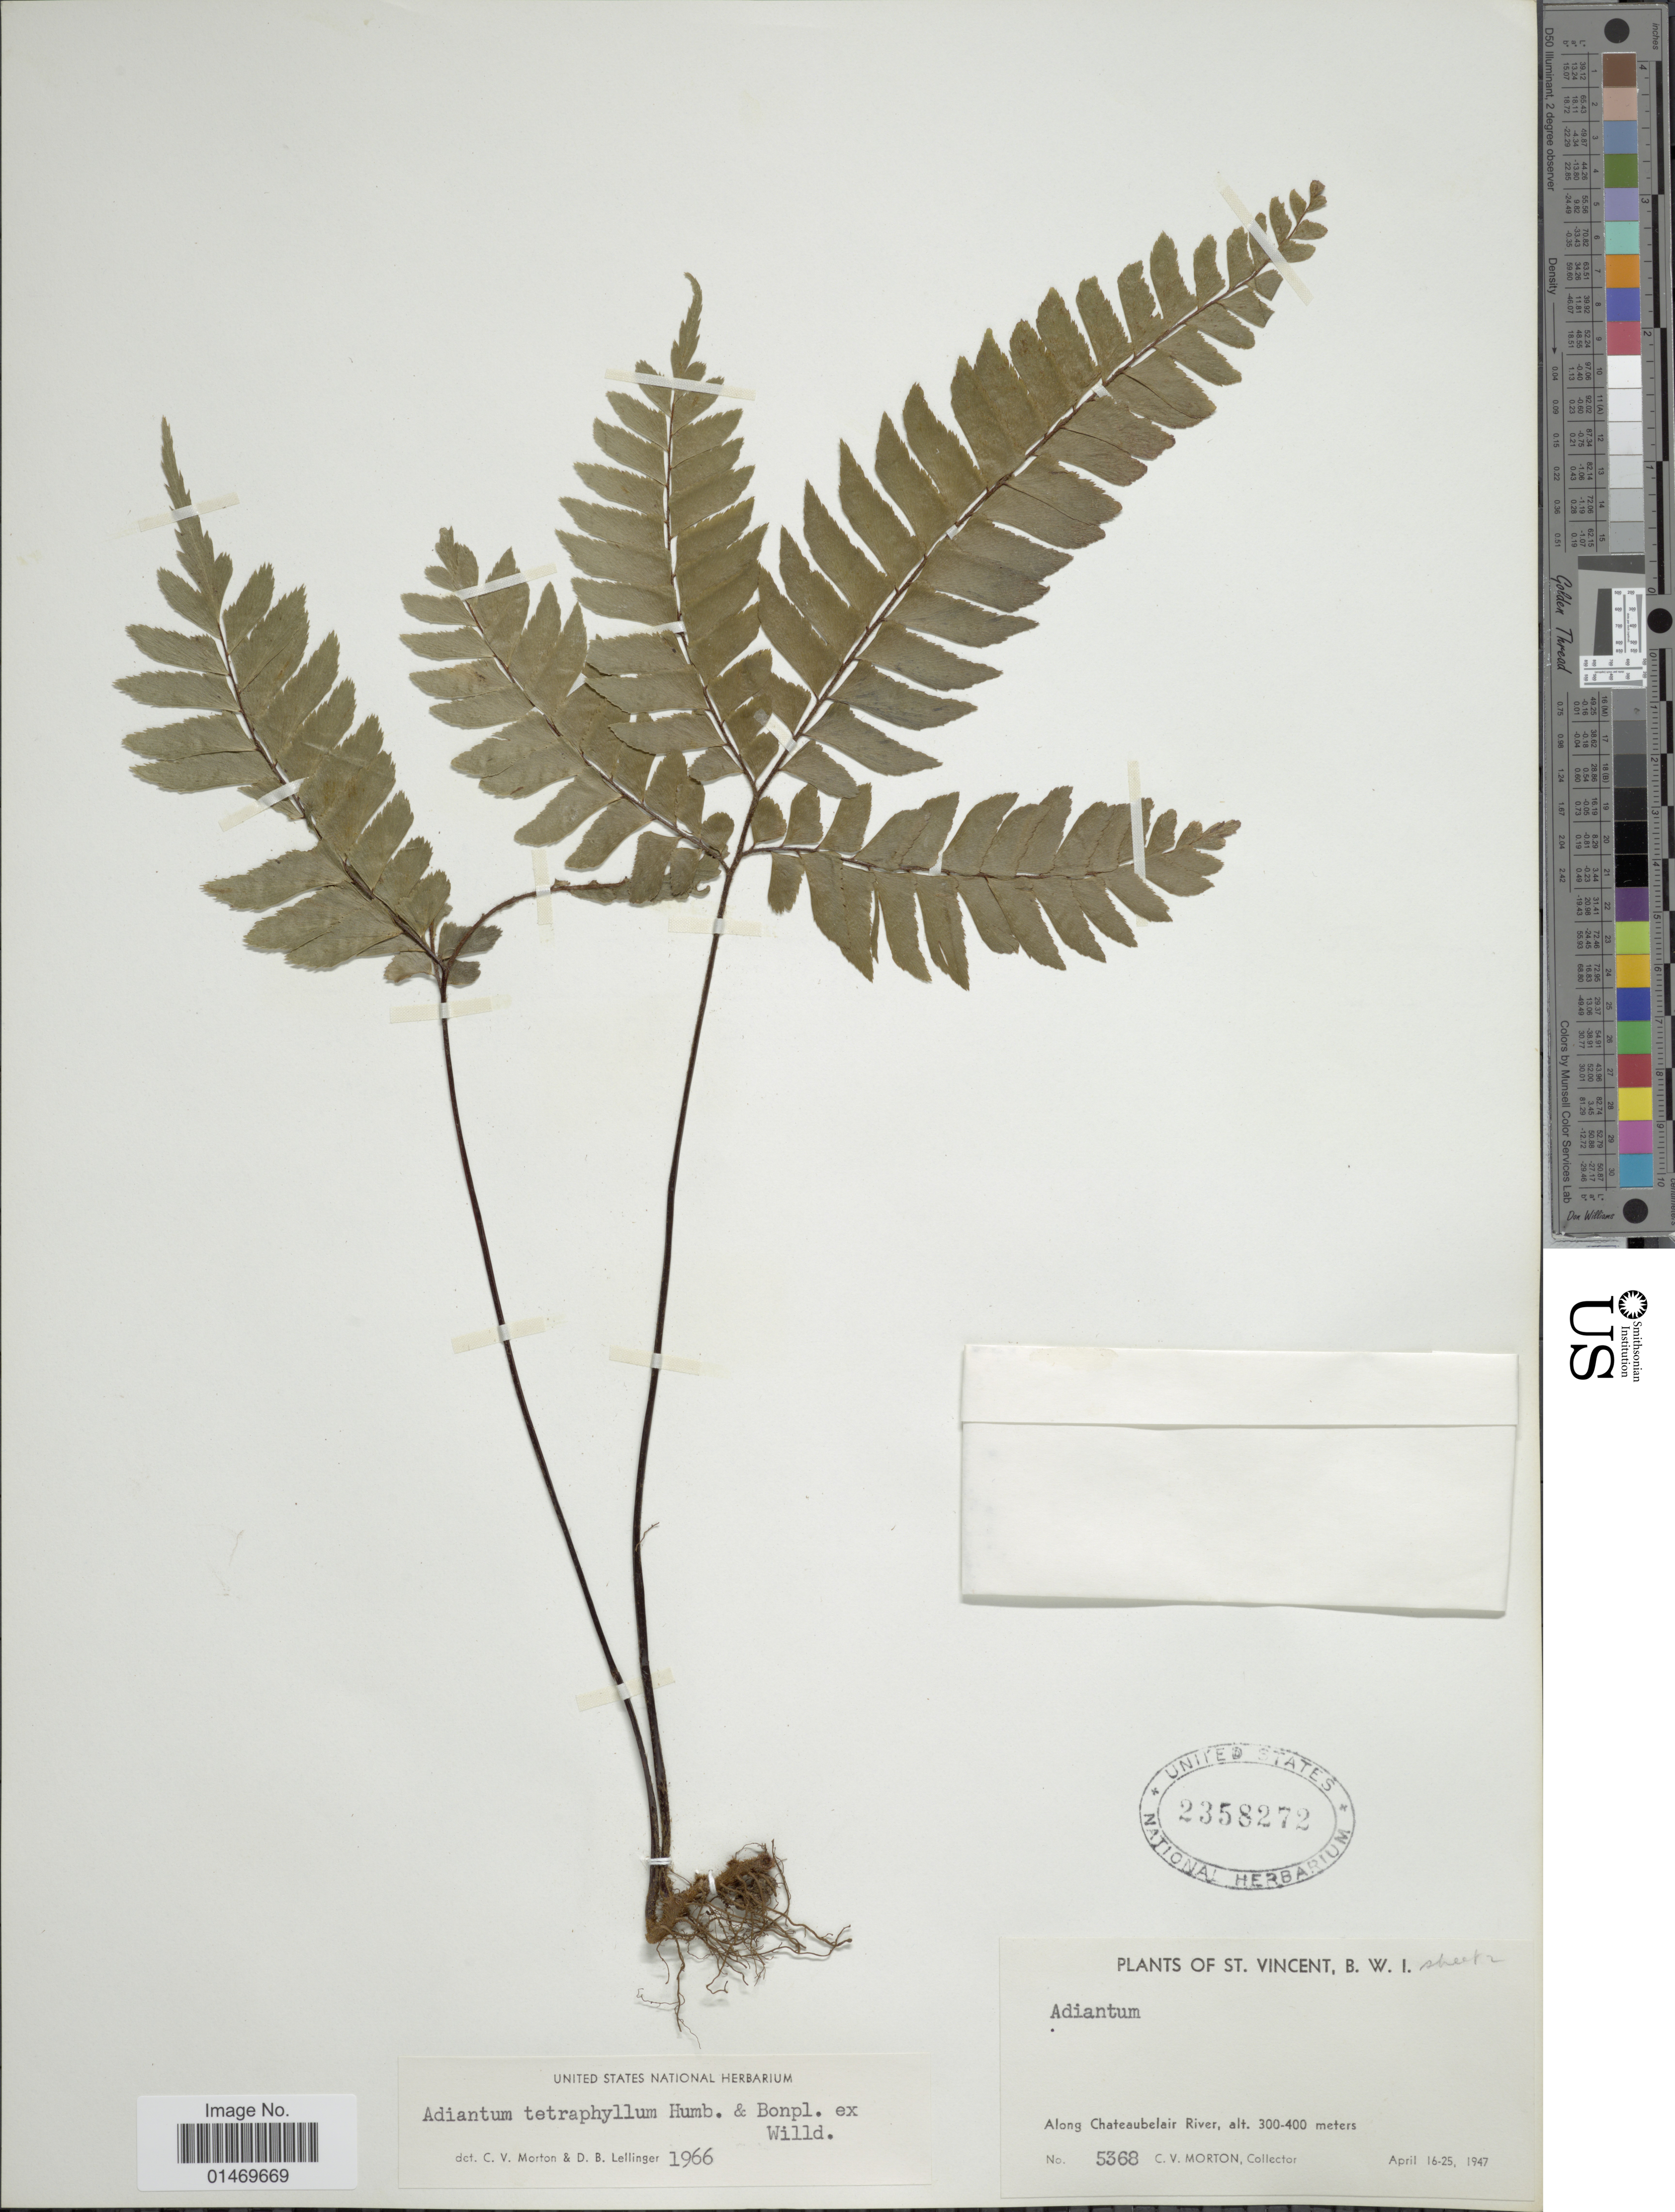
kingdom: Plantae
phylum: Tracheophyta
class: Polypodiopsida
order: Polypodiales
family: Pteridaceae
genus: Adiantum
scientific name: Adiantum tetraphyllum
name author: Humb. & Bonpl. ex Willd.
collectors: C. V. Morton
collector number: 5368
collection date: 1947-04-16/1947-04-25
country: St. Vincent - Grenadines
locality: St. Vincent B. W. I. along Chateaubelair River.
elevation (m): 300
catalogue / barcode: US 2358272